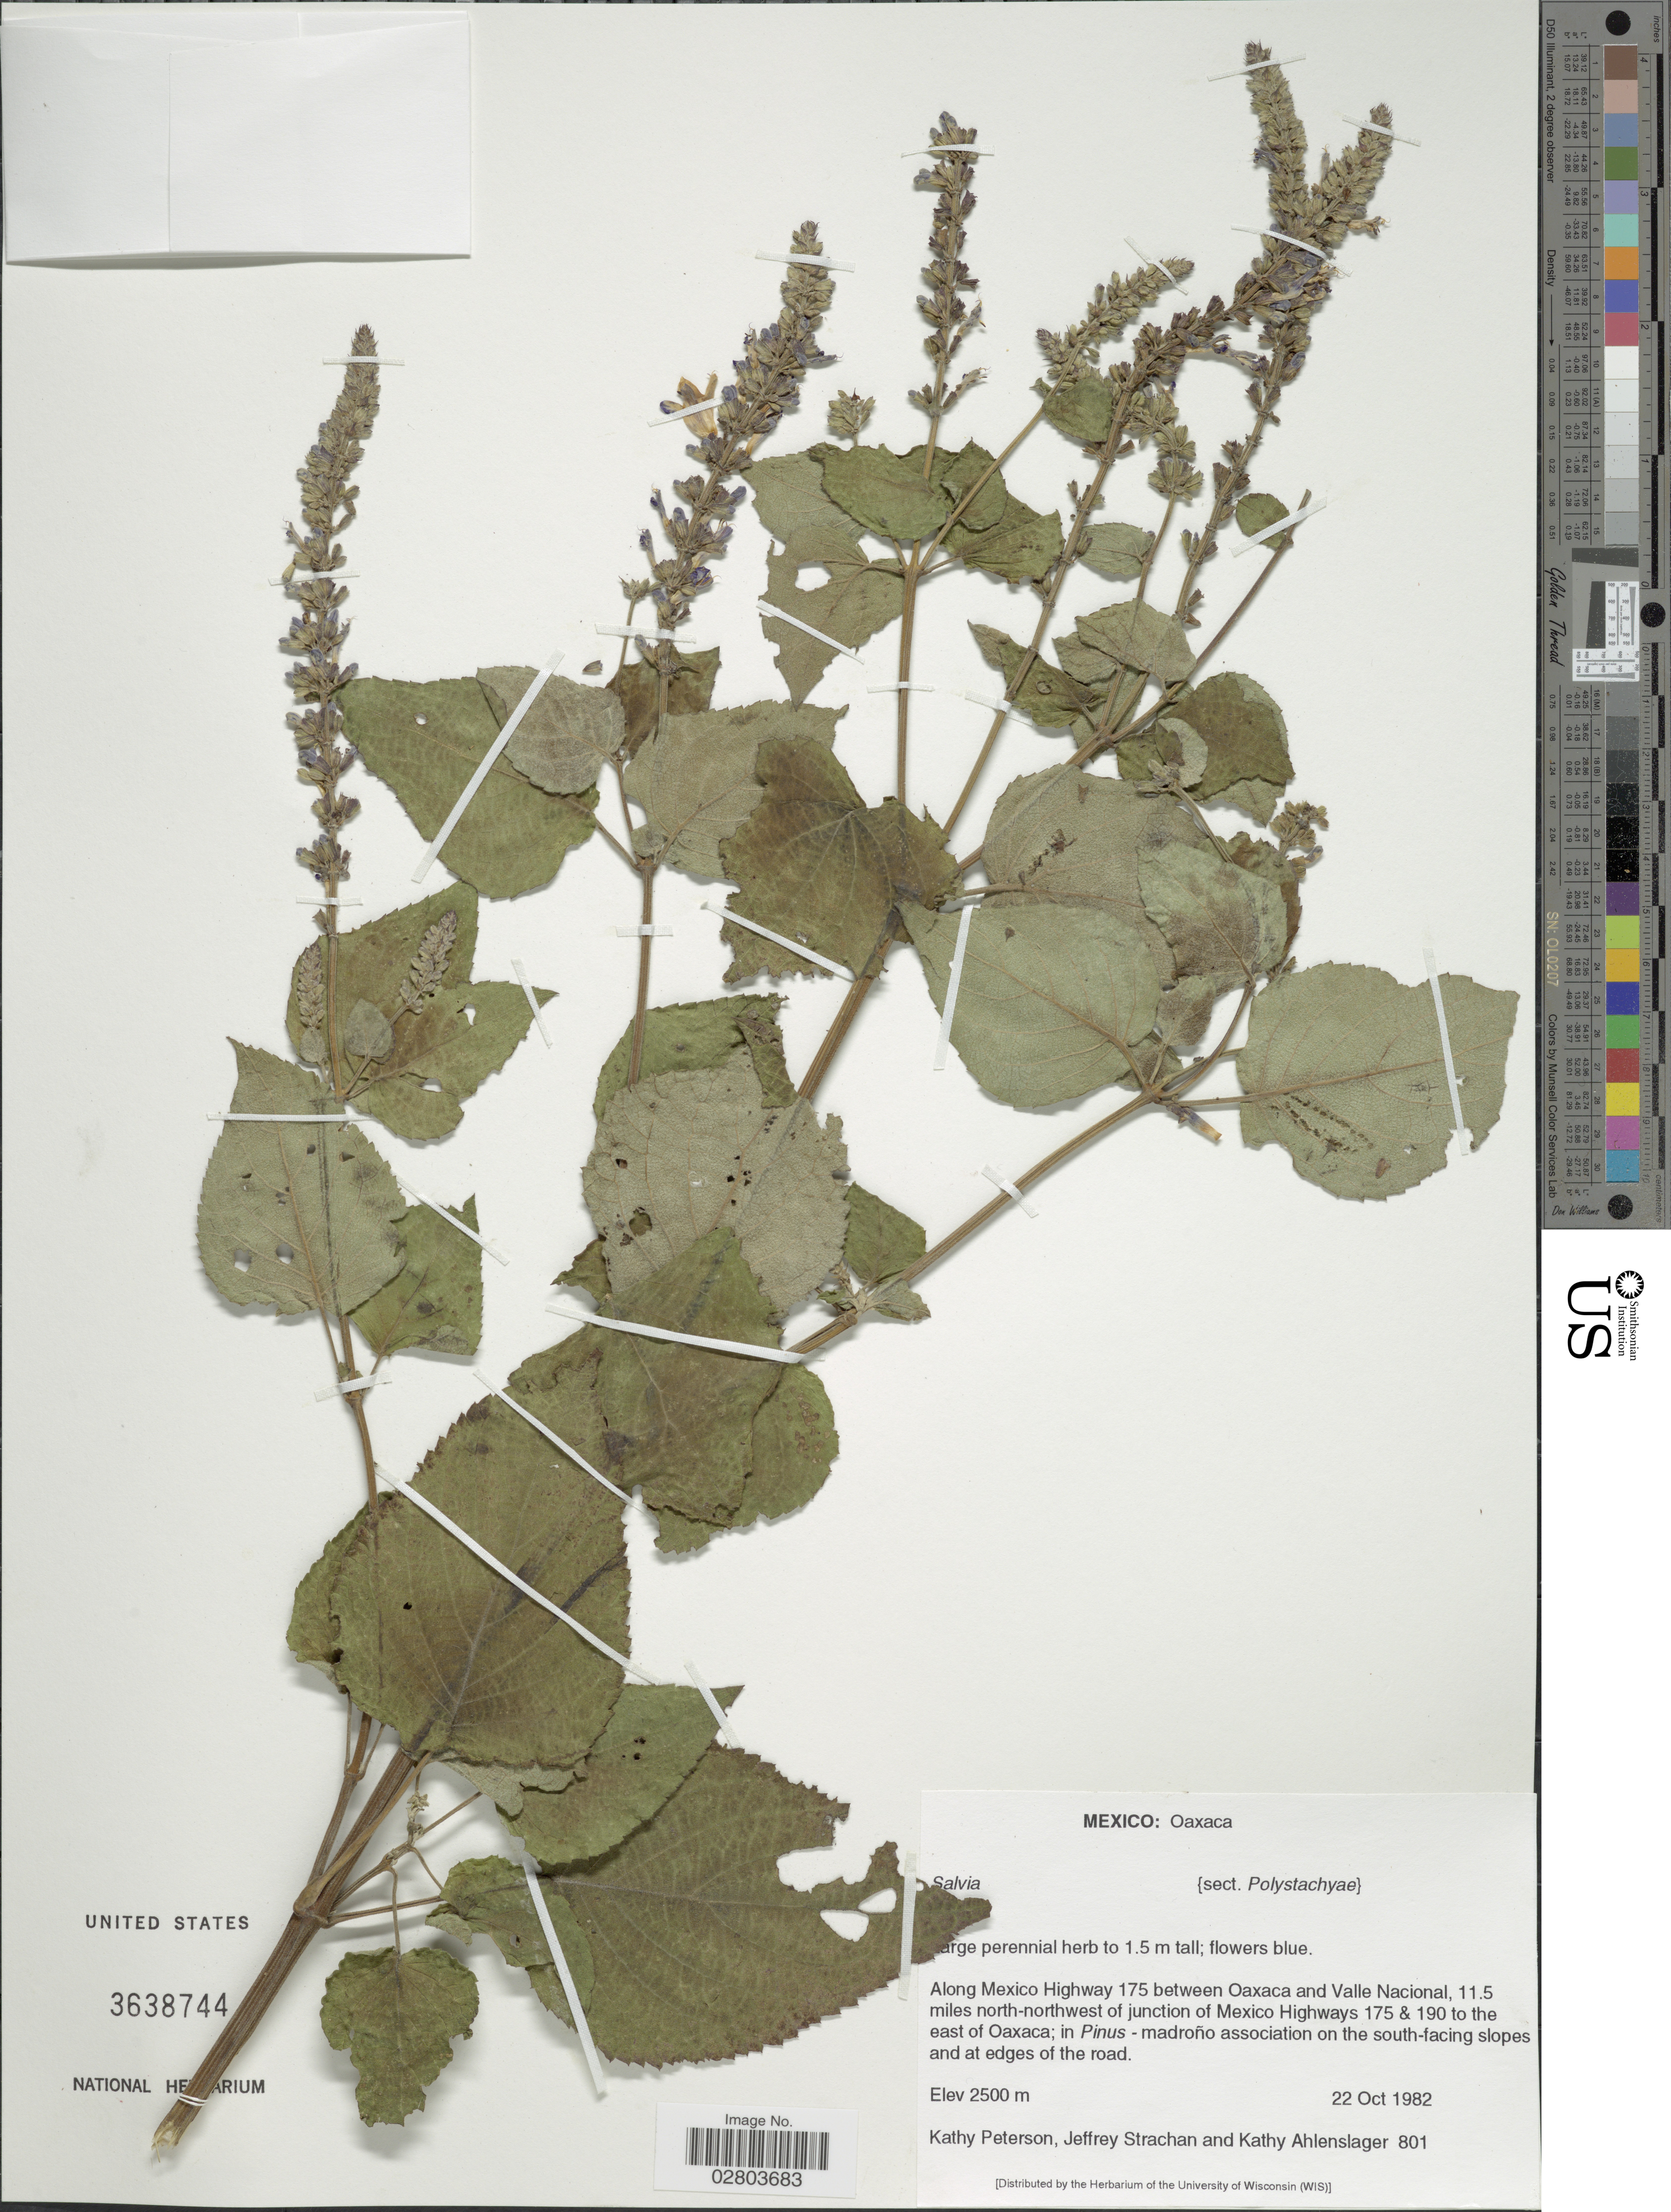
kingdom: Plantae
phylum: Tracheophyta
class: Magnoliopsida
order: Lamiales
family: Lamiaceae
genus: Salvia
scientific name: Salvia sp.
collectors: K. Peterson, J. Strachan & K. Ahlenslager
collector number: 801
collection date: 1982-10-22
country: Mexico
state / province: Oaxaca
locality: Along Mexico Highway 175 between Oaxaca and Valle Nacional, 11.5 miles north-northwest of junction of Mexico Highways 175 & 190 to the east of Oaxaca.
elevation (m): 2500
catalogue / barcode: US 3638744